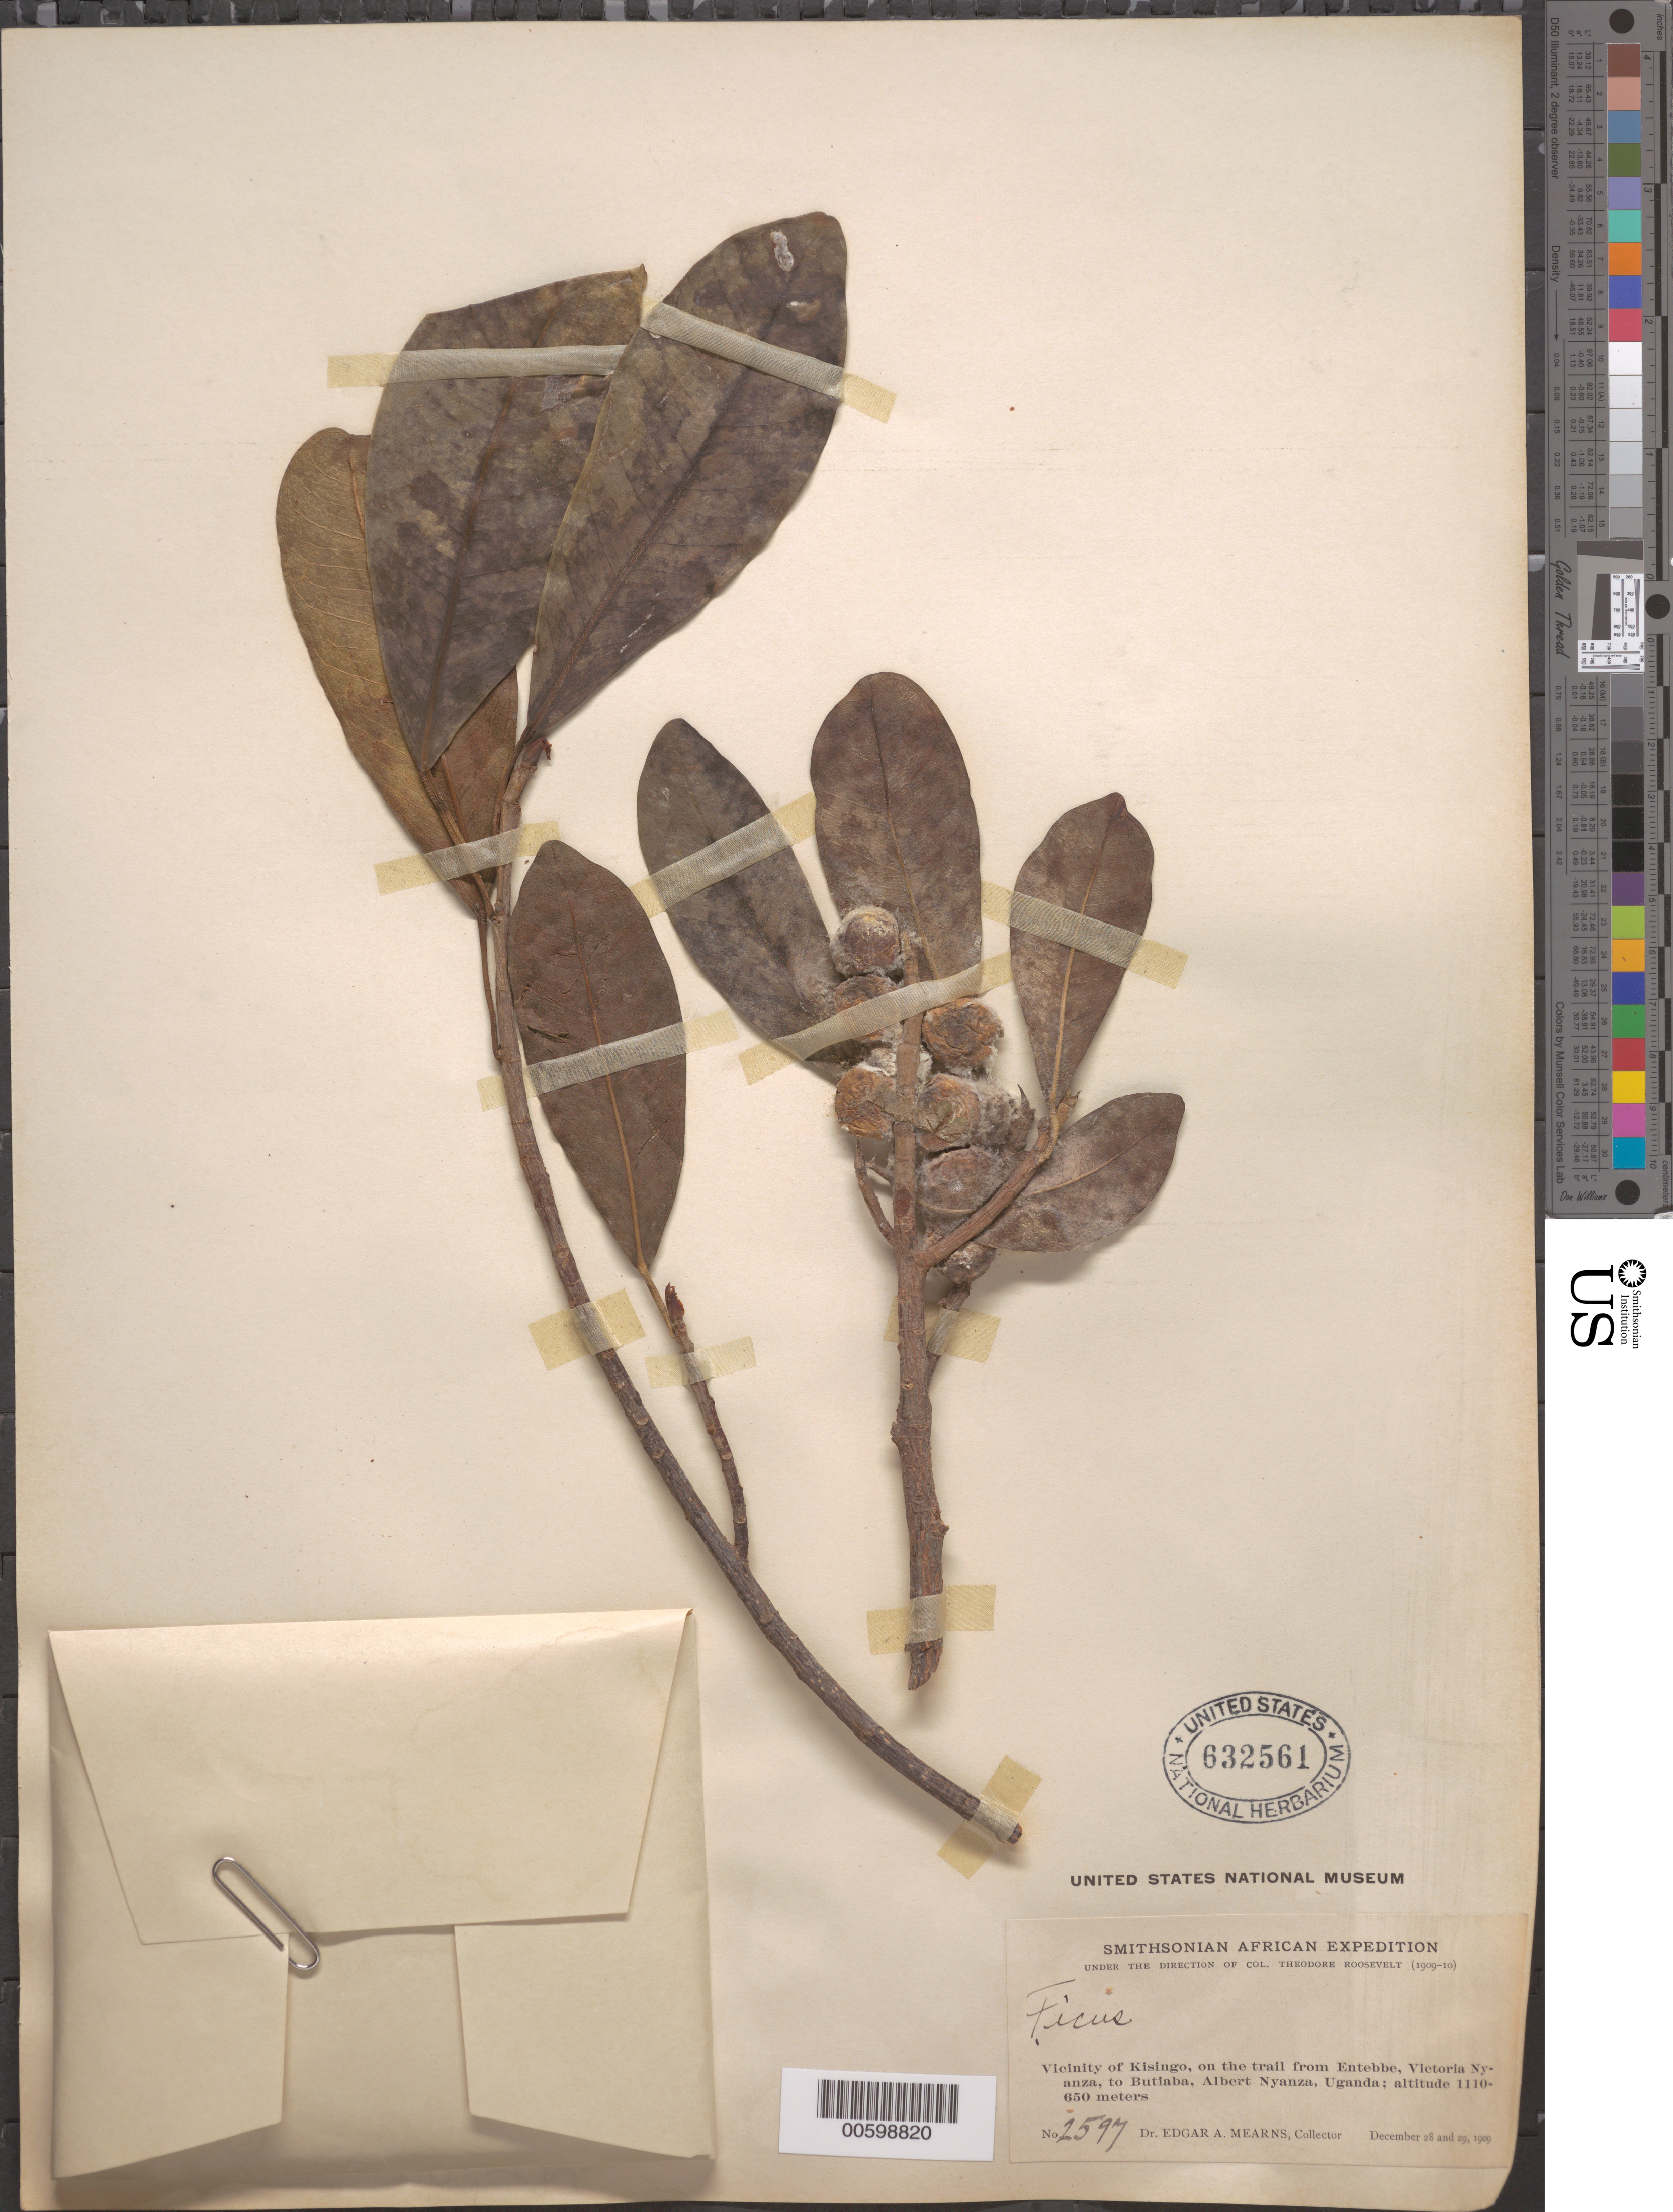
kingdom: Plantae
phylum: Tracheophyta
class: Magnoliopsida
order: Rosales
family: Moraceae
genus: Ficus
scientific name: Ficus sp.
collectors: E. A. Mearns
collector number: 2577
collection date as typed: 28 Dec 1909 to 29 Dec 1909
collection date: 1909-12-28/1909-12-29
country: Uganda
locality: Vicinity of Kisingo, on the trail from Entebbe, Victoria Nyanza, to Butiaba, Albert Nyanza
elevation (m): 1110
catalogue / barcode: US 632561